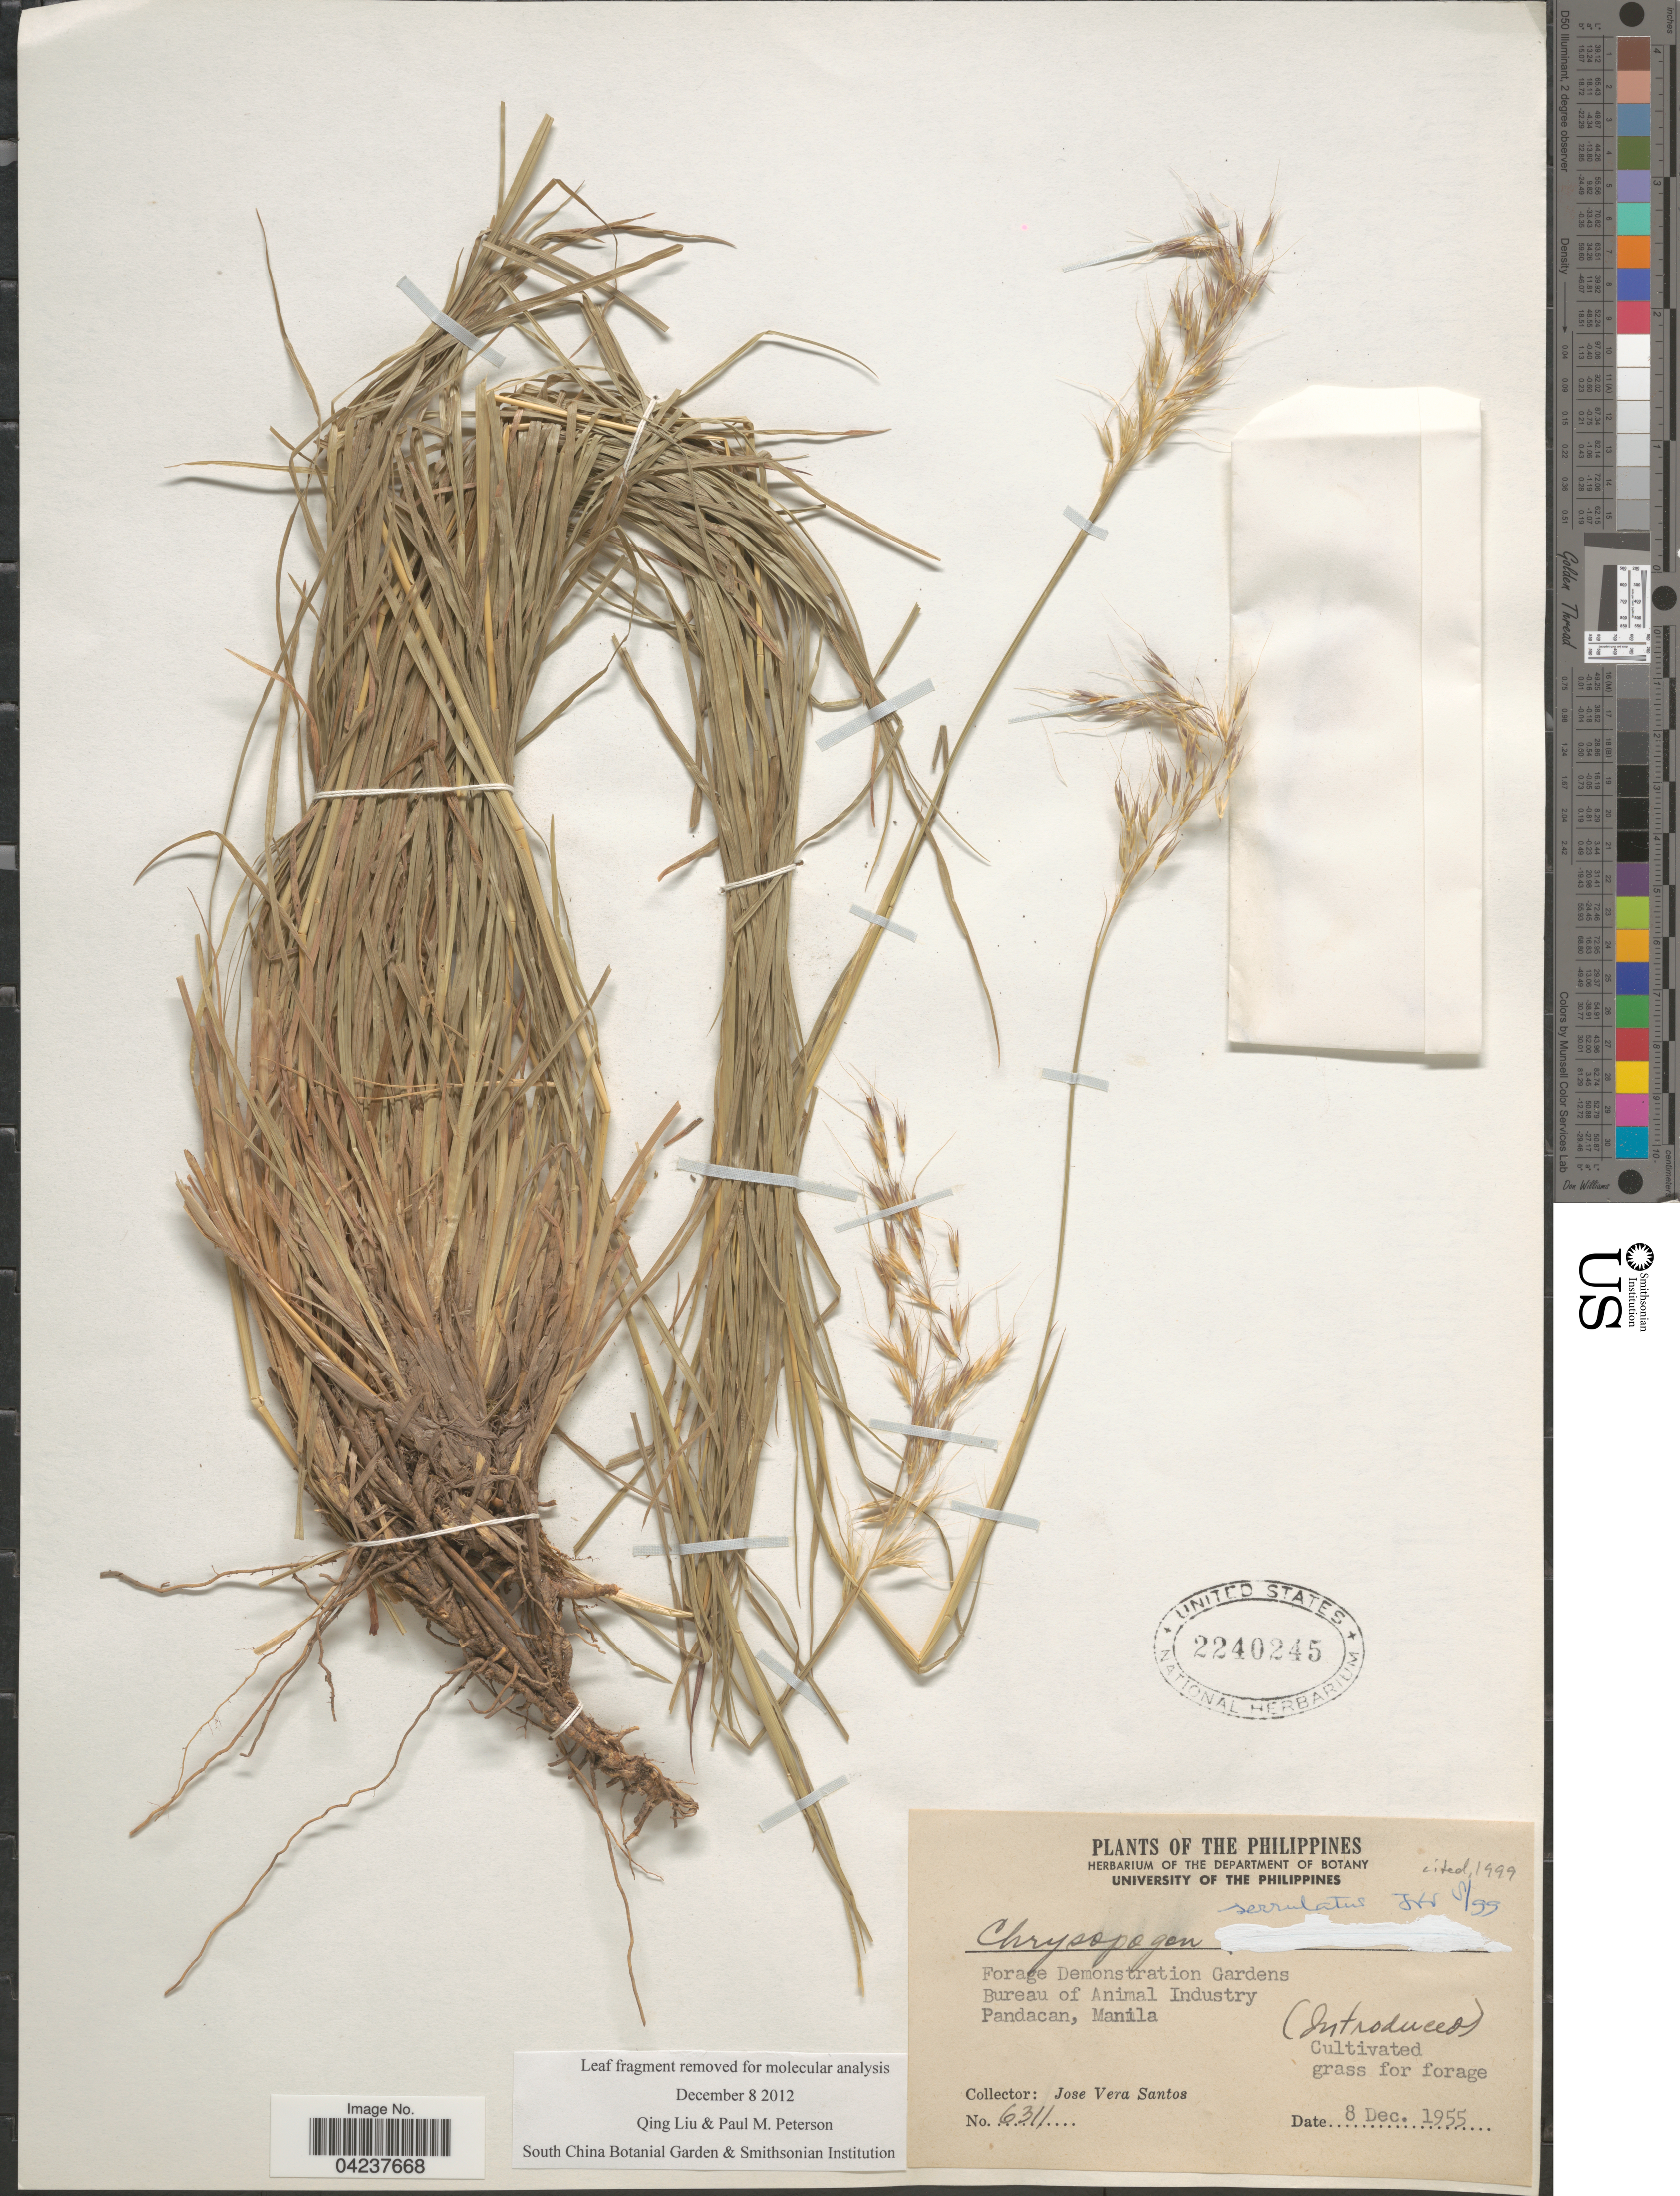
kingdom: Plantae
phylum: Tracheophyta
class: Liliopsida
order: Poales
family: Poaceae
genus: Chrysopogon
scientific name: Chrysopogon serrulatus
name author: Trin.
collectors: J. Vera Santos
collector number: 6311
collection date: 1955-12-08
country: Philippines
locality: Forage Demonstration Gardens. Bureau of Animal Industry Pandacan, Manila.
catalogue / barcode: US 2240245